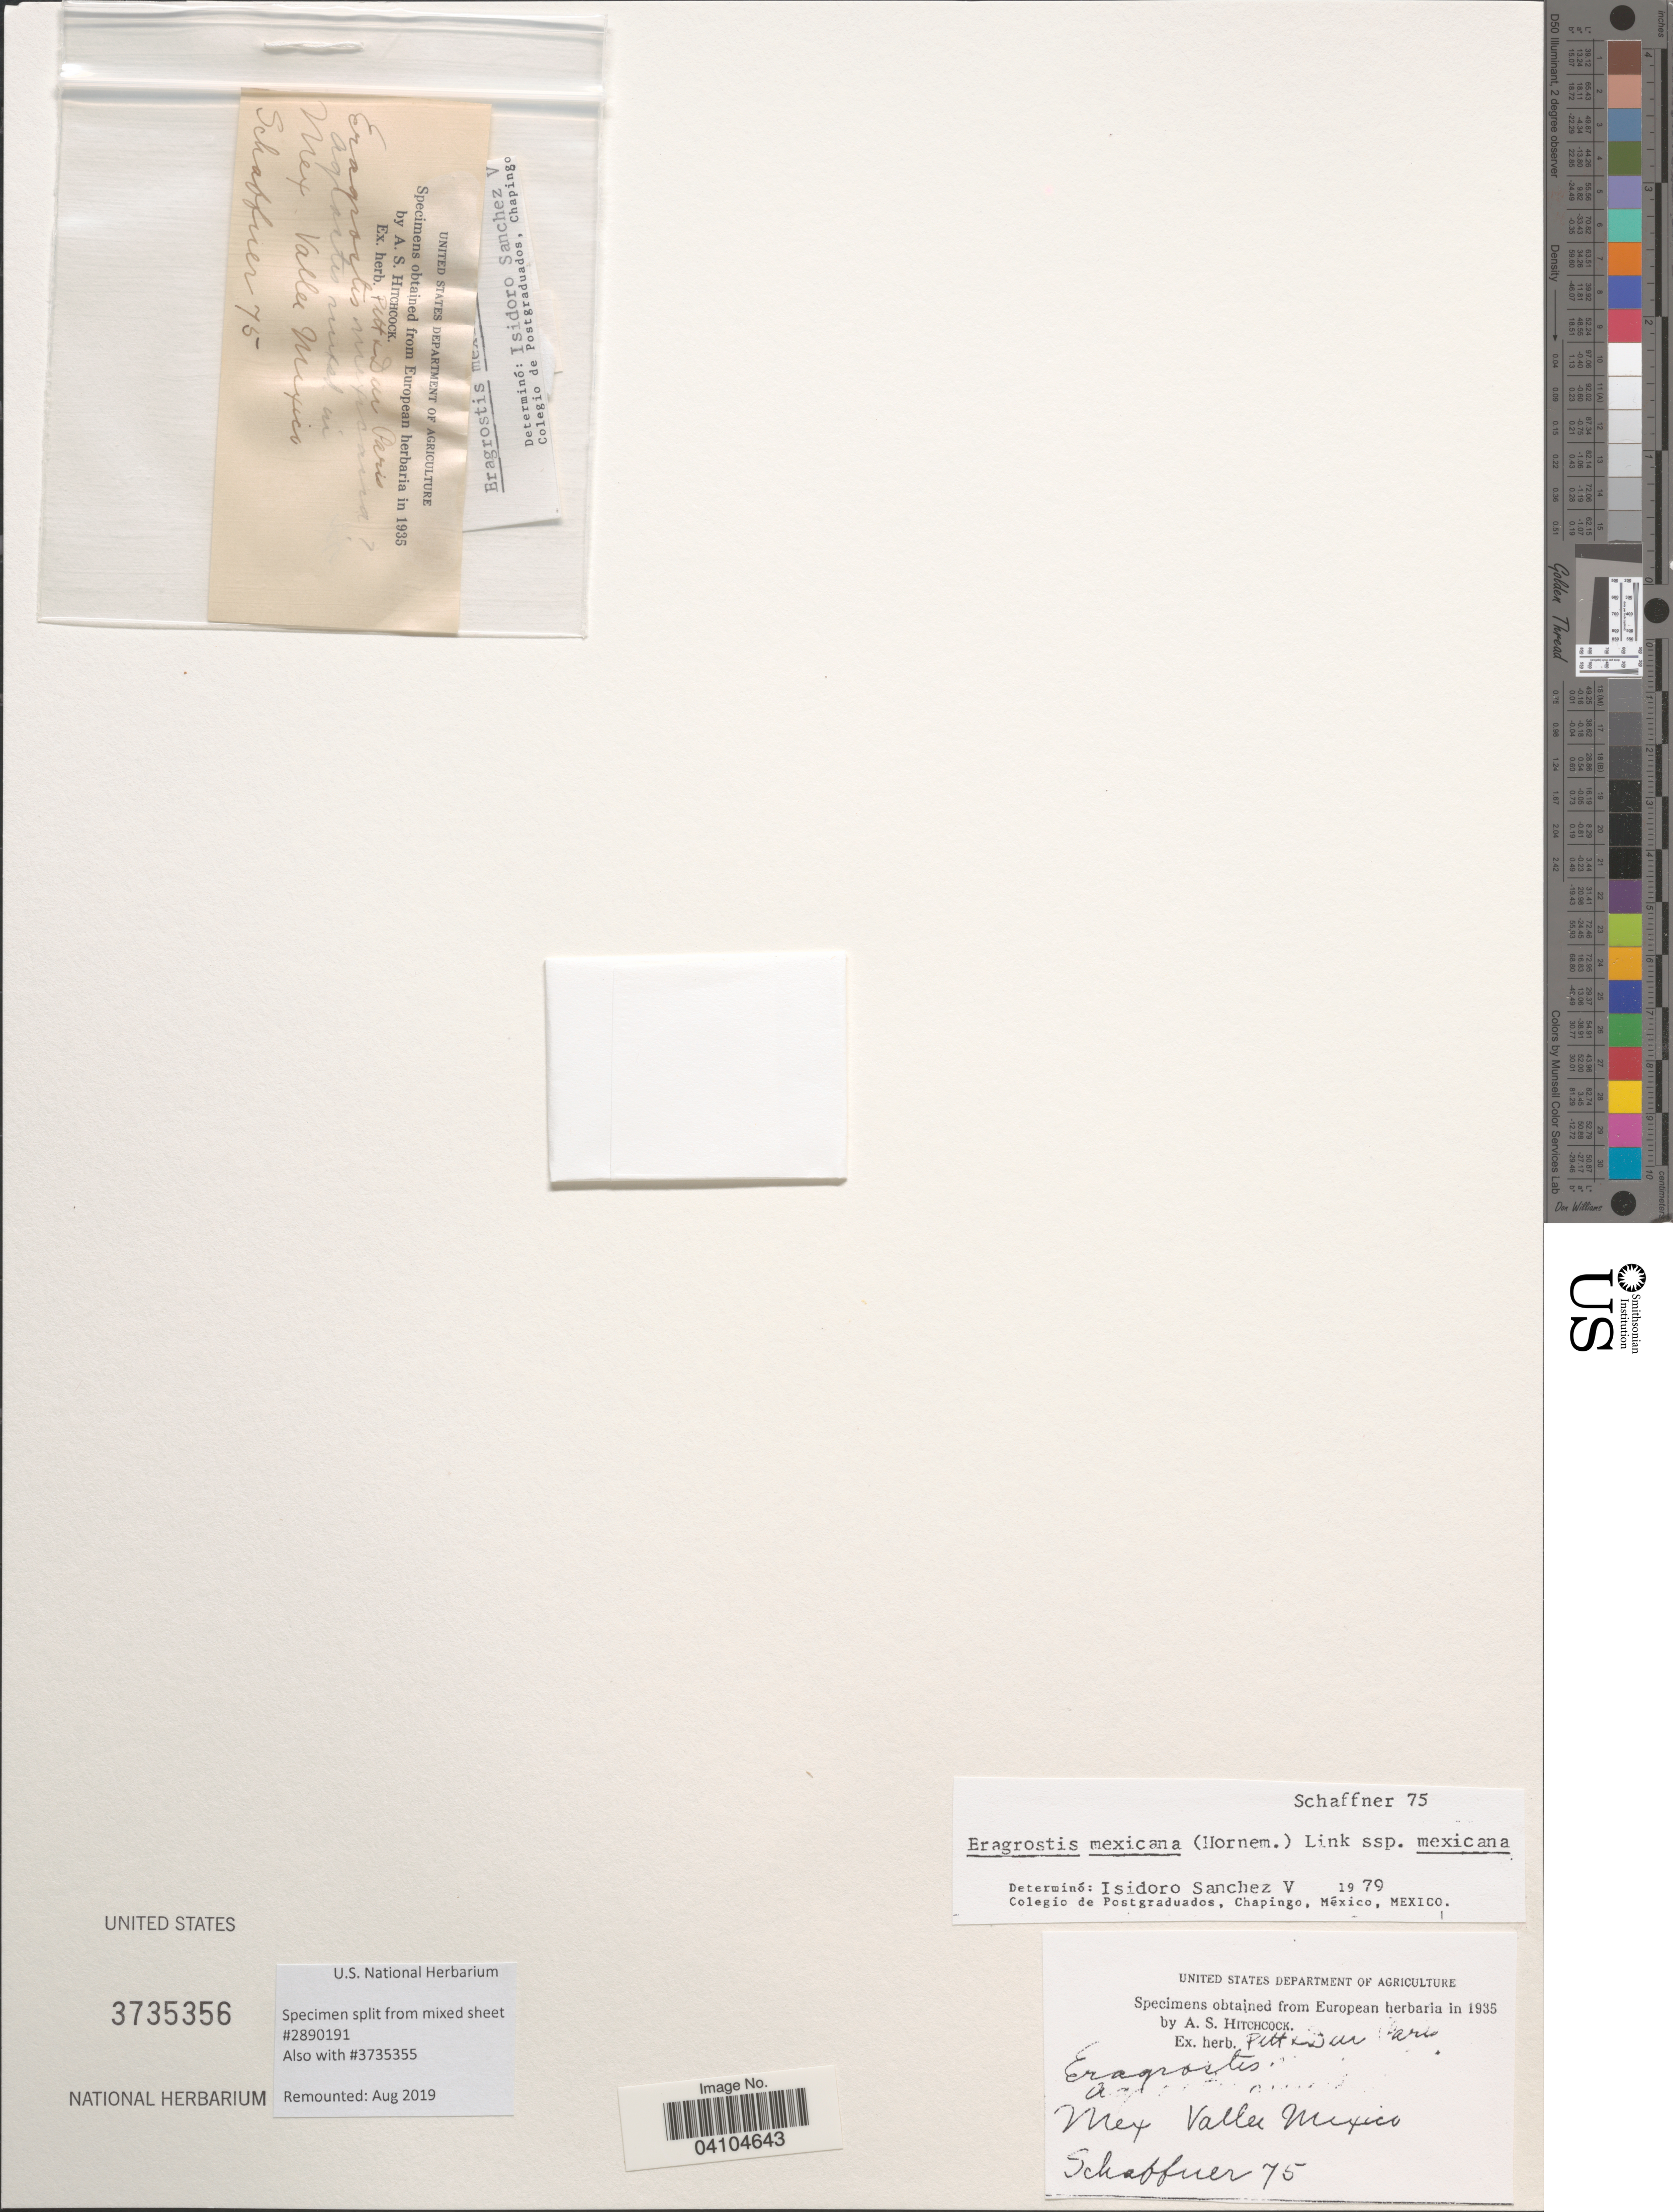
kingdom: Plantae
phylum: Tracheophyta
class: Liliopsida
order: Poales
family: Poaceae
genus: Eragrostis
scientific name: Eragrostis mexicana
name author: (Hornem.) Link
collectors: -. Schaffner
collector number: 75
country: Mexico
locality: Vallee Mexico.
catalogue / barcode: US 3735356